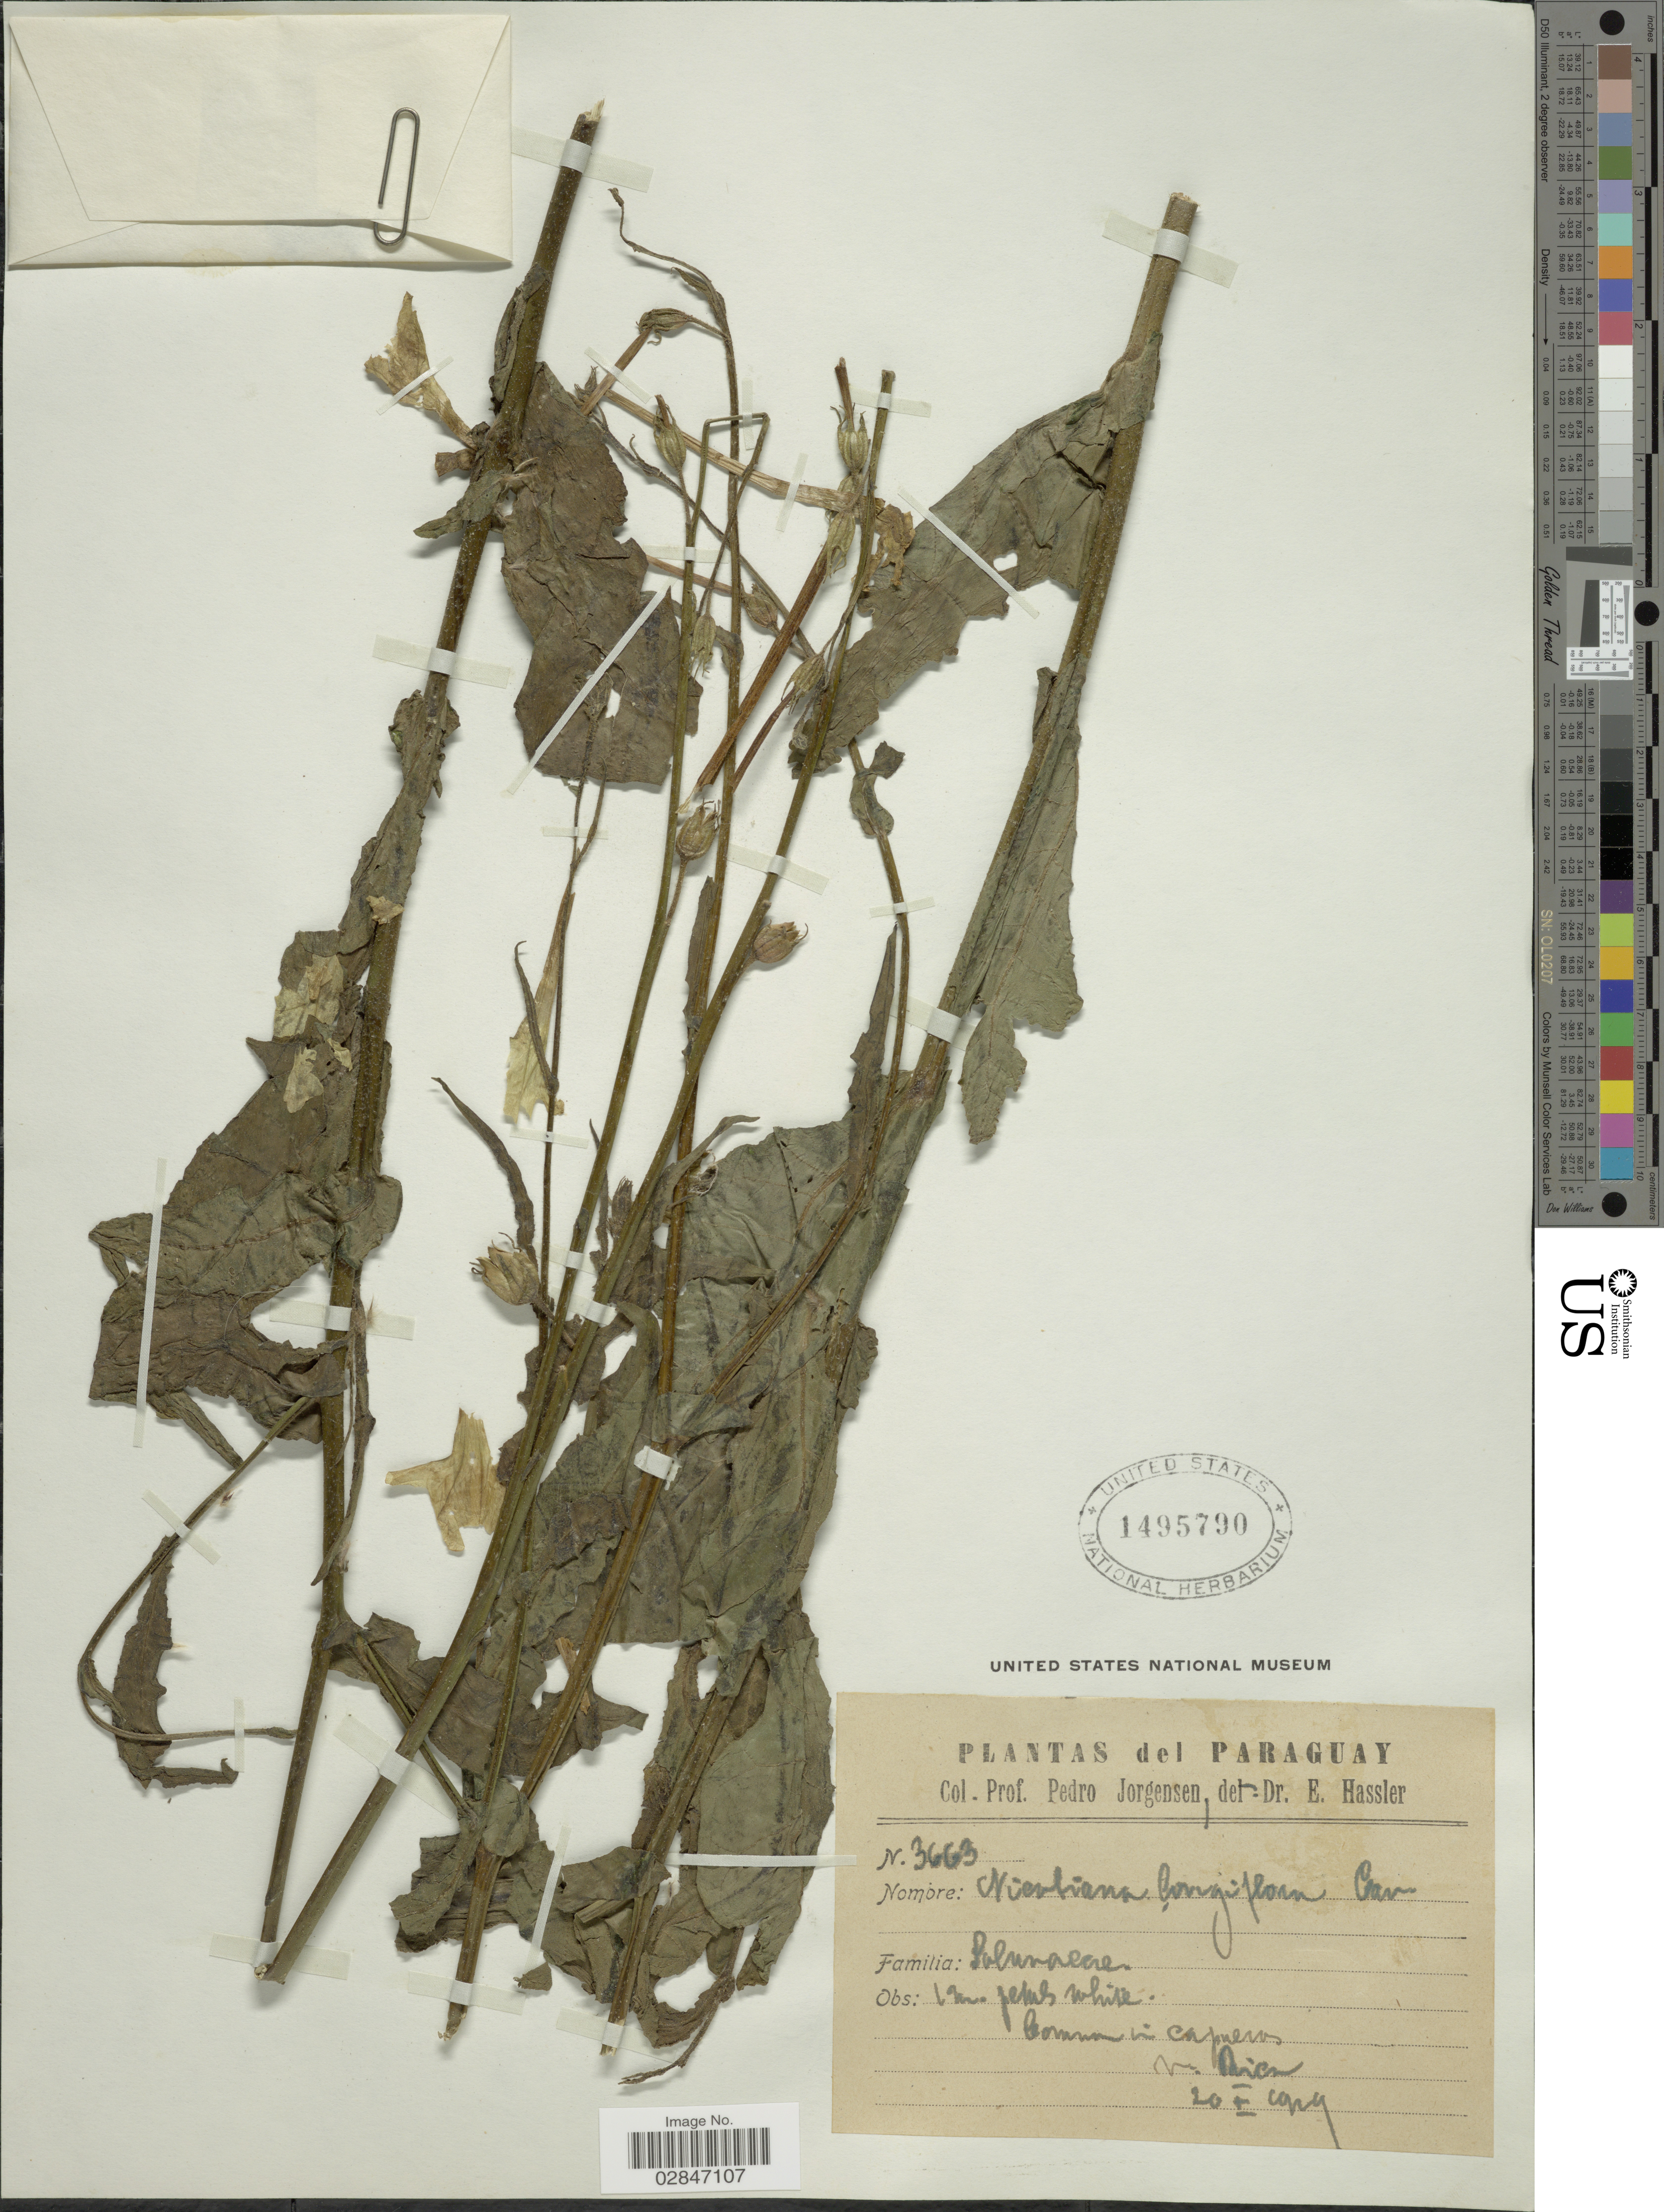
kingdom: Plantae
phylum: Tracheophyta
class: Magnoliopsida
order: Solanales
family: Solanaceae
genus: Nicotiana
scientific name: Nicotiana longiflora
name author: Cav.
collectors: P. Jörgensen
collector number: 3663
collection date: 1929-10-20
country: Paraguay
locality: V. Rica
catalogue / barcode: US 1495790